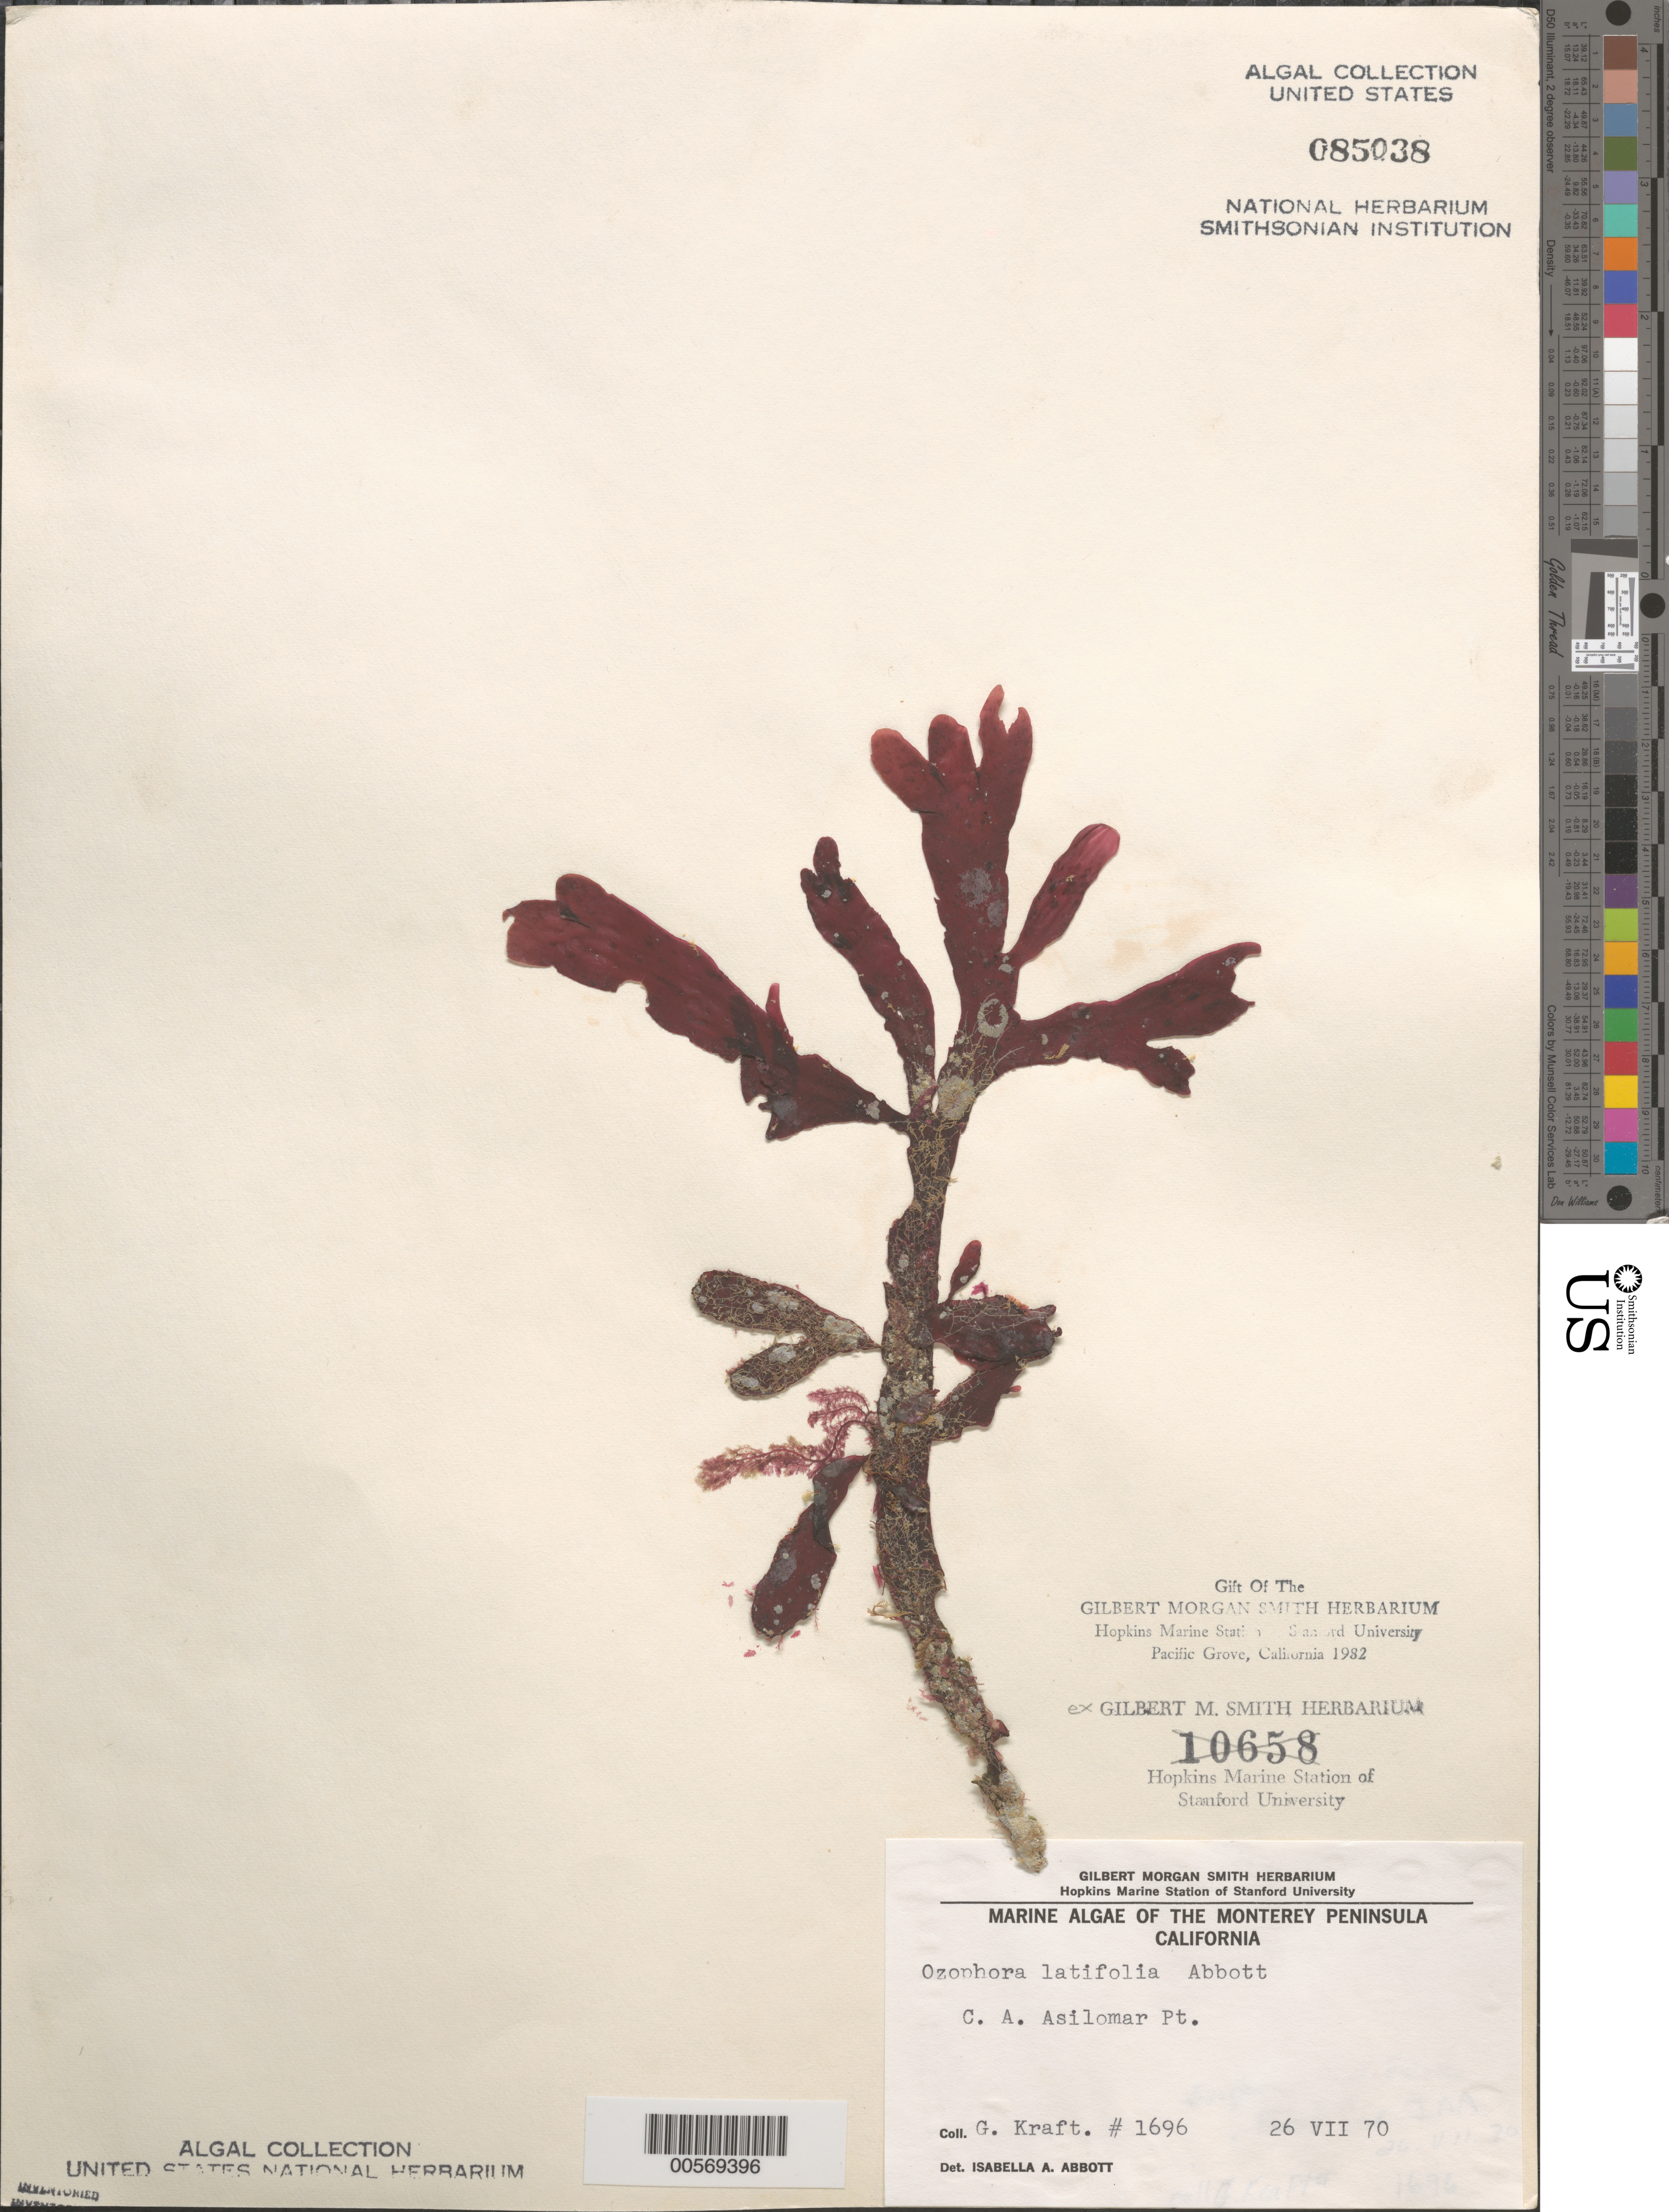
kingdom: Plantae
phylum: Rhodophyta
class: Florideophyceae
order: Gigartinales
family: Phyllophoraceae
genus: Ozophora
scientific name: Ozophora latifolia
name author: I.A. Abbott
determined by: Abbott, Isabella A.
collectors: G. T. Kraft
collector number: IAA 1696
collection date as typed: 26 Jul 1970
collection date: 1970-07-26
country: United States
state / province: California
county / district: Monterey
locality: Asilomar Point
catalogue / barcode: US 85038